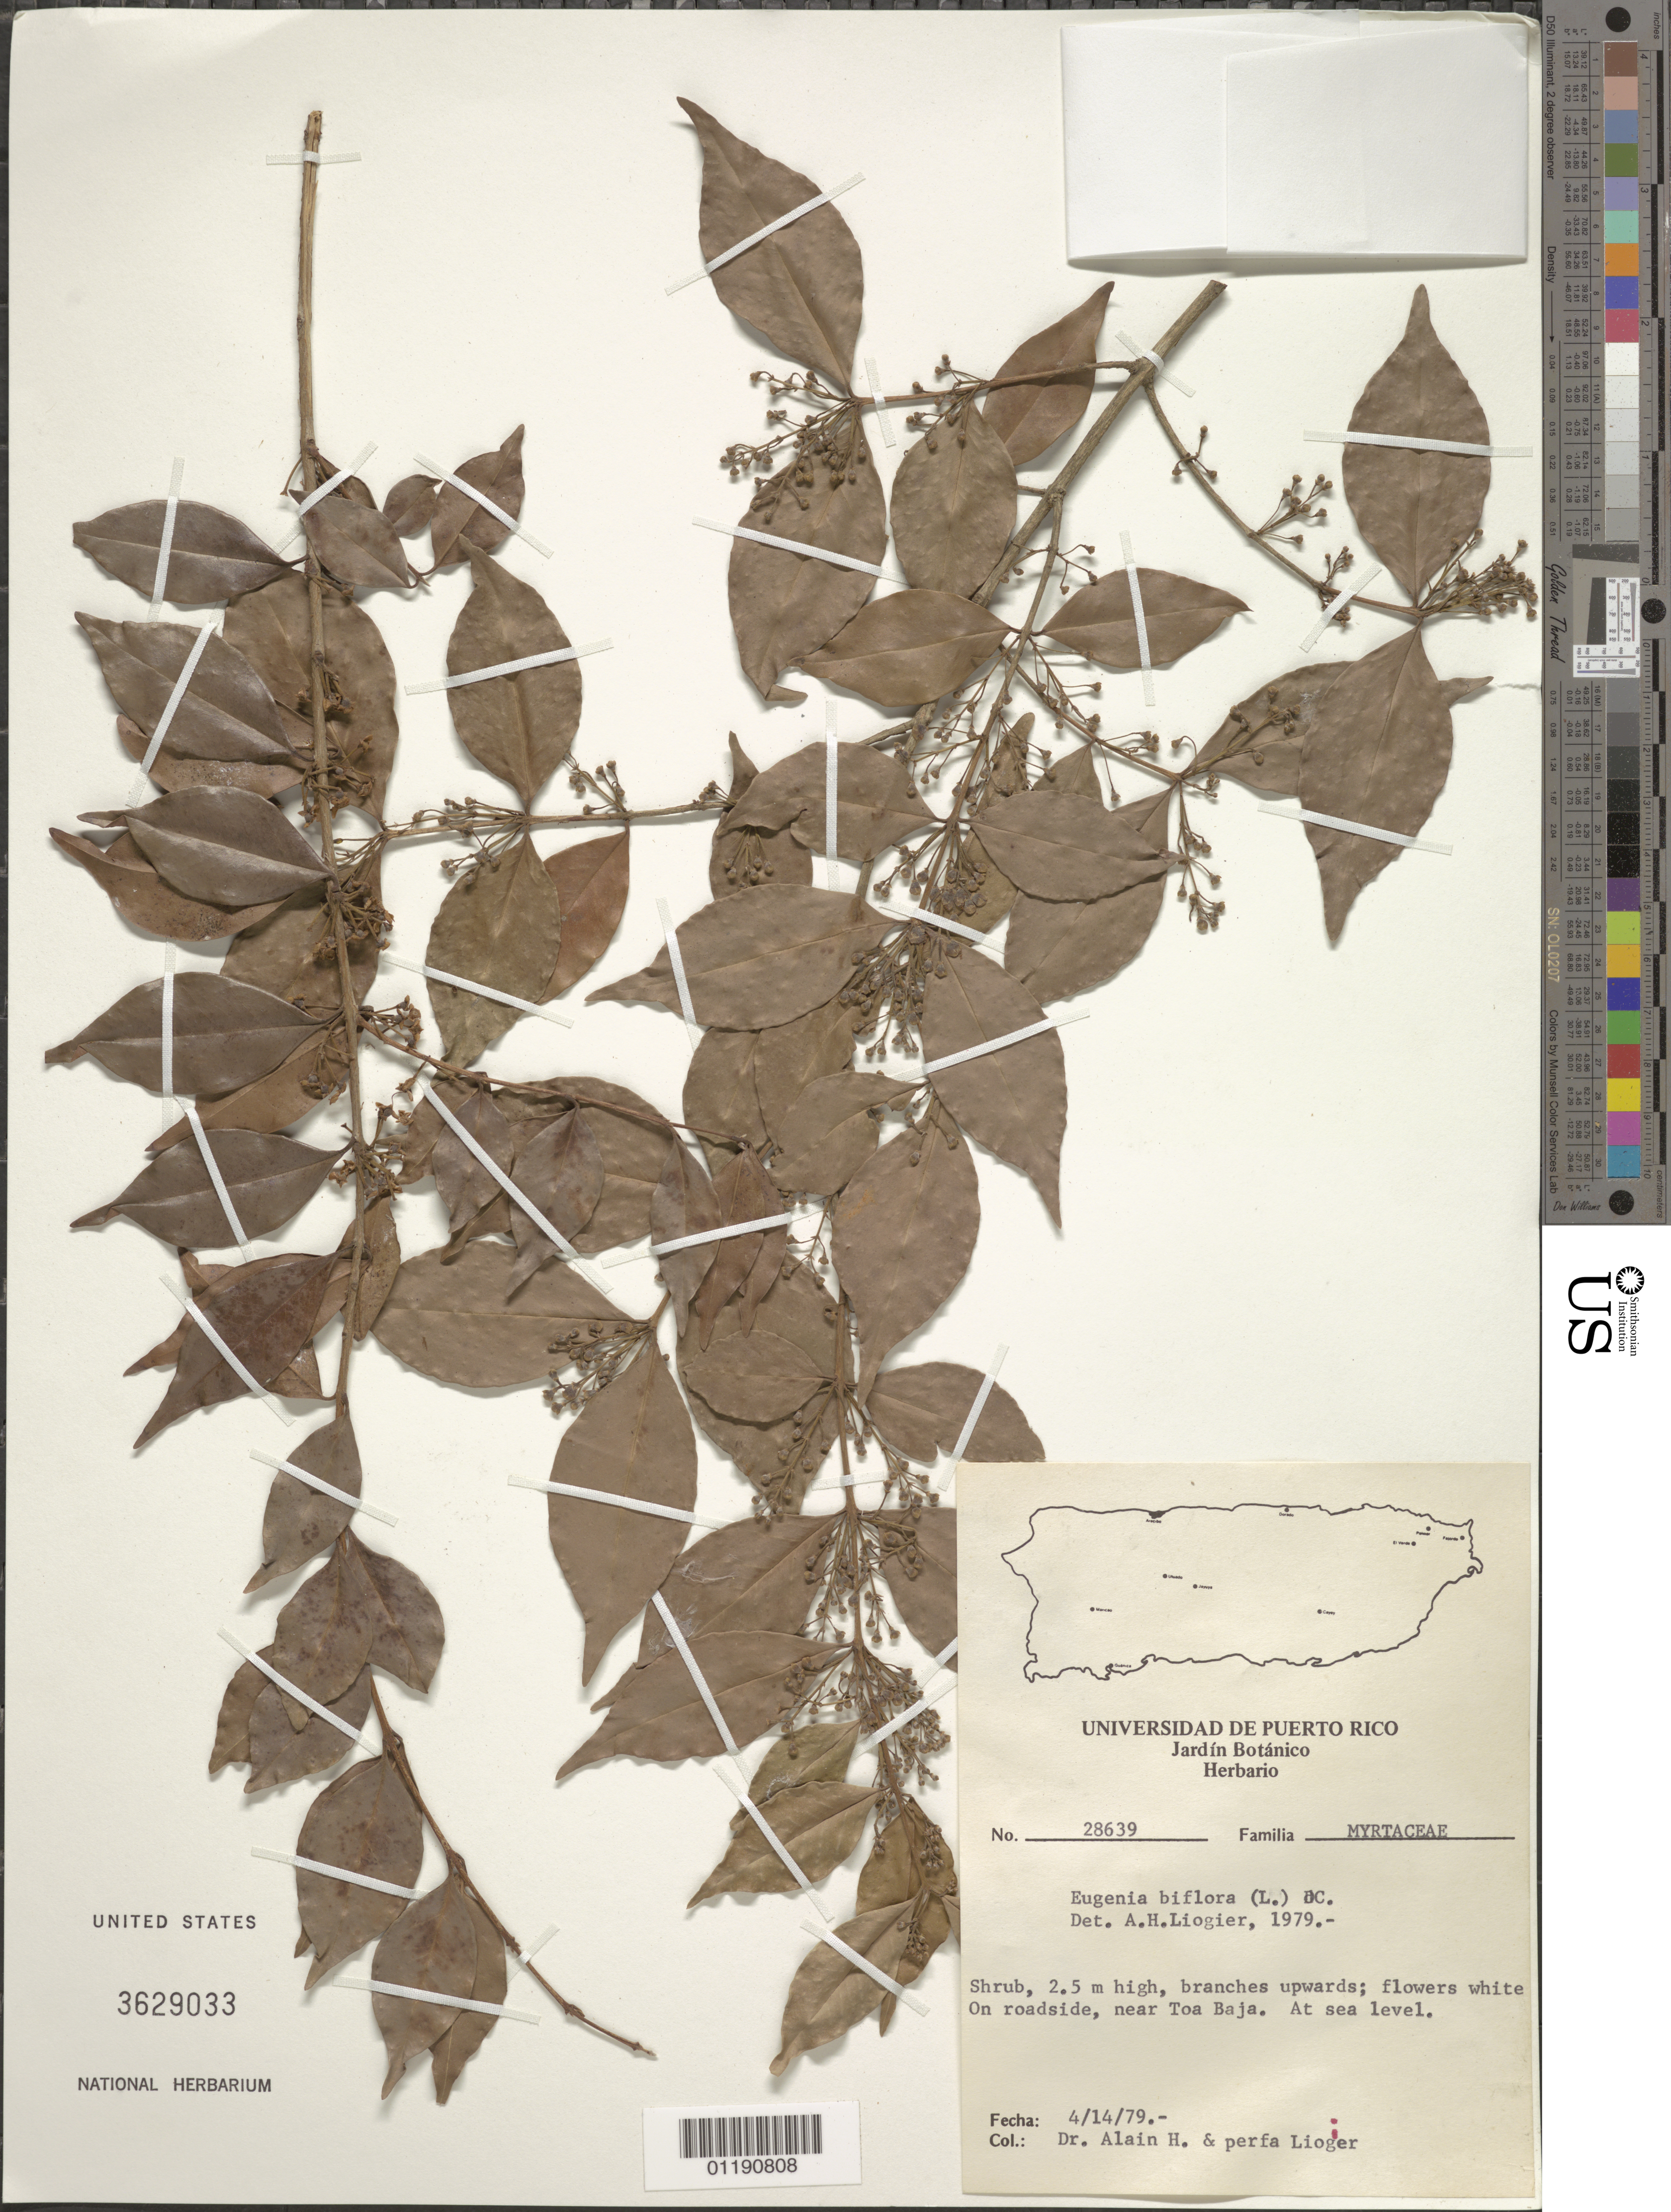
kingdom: Plantae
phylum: Tracheophyta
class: Magnoliopsida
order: Myrtales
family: Myrtaceae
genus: Eugenia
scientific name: Eugenia biflora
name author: (L.) DC.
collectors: A. H. Liogier & M. P. Liogier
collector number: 28639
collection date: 1979-04-14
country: Puerto Rico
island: Puerto Rico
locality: On roadside, near Toa Baja.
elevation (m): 0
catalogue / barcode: US 3629033